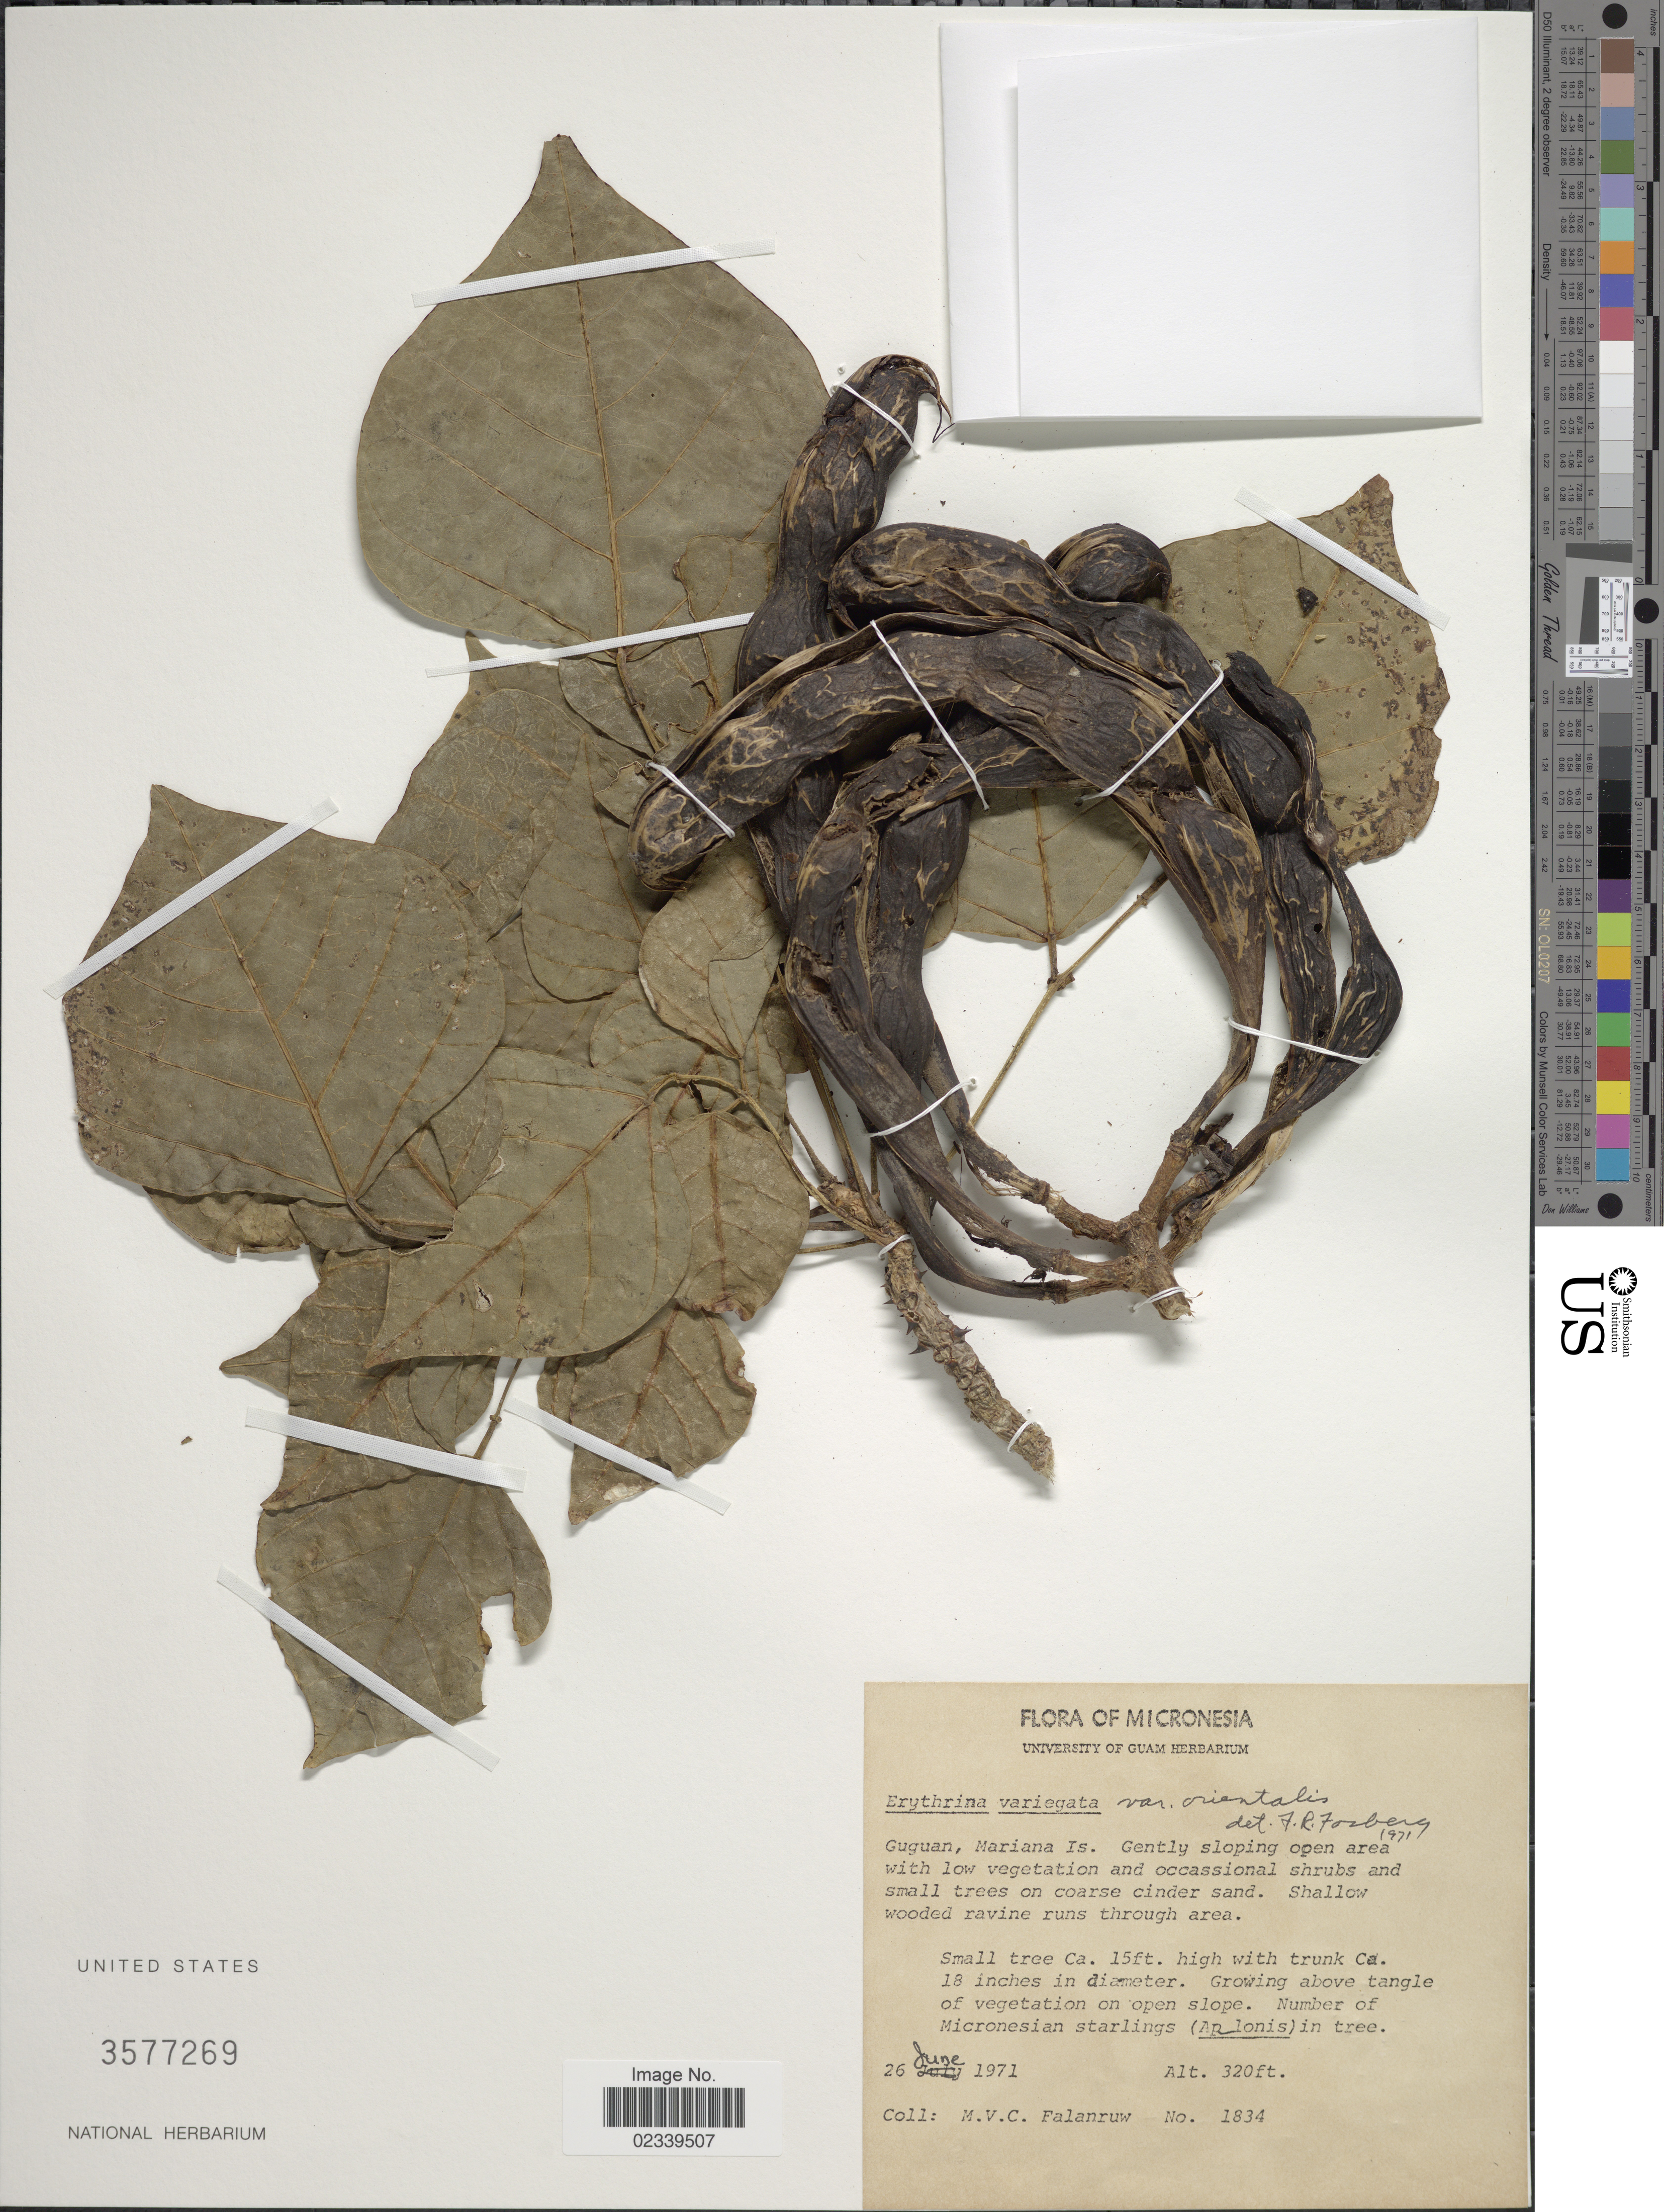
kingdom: Plantae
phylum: Tracheophyta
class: Magnoliopsida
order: Fabales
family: Fabaceae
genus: Erythrina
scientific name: Erythrina variegata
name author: L.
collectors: M. V. Falanruw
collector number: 1834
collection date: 1971-06-26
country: Northern Mariana Islands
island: Guguan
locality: Guguan, Mariana Is.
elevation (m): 98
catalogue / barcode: US 3577269